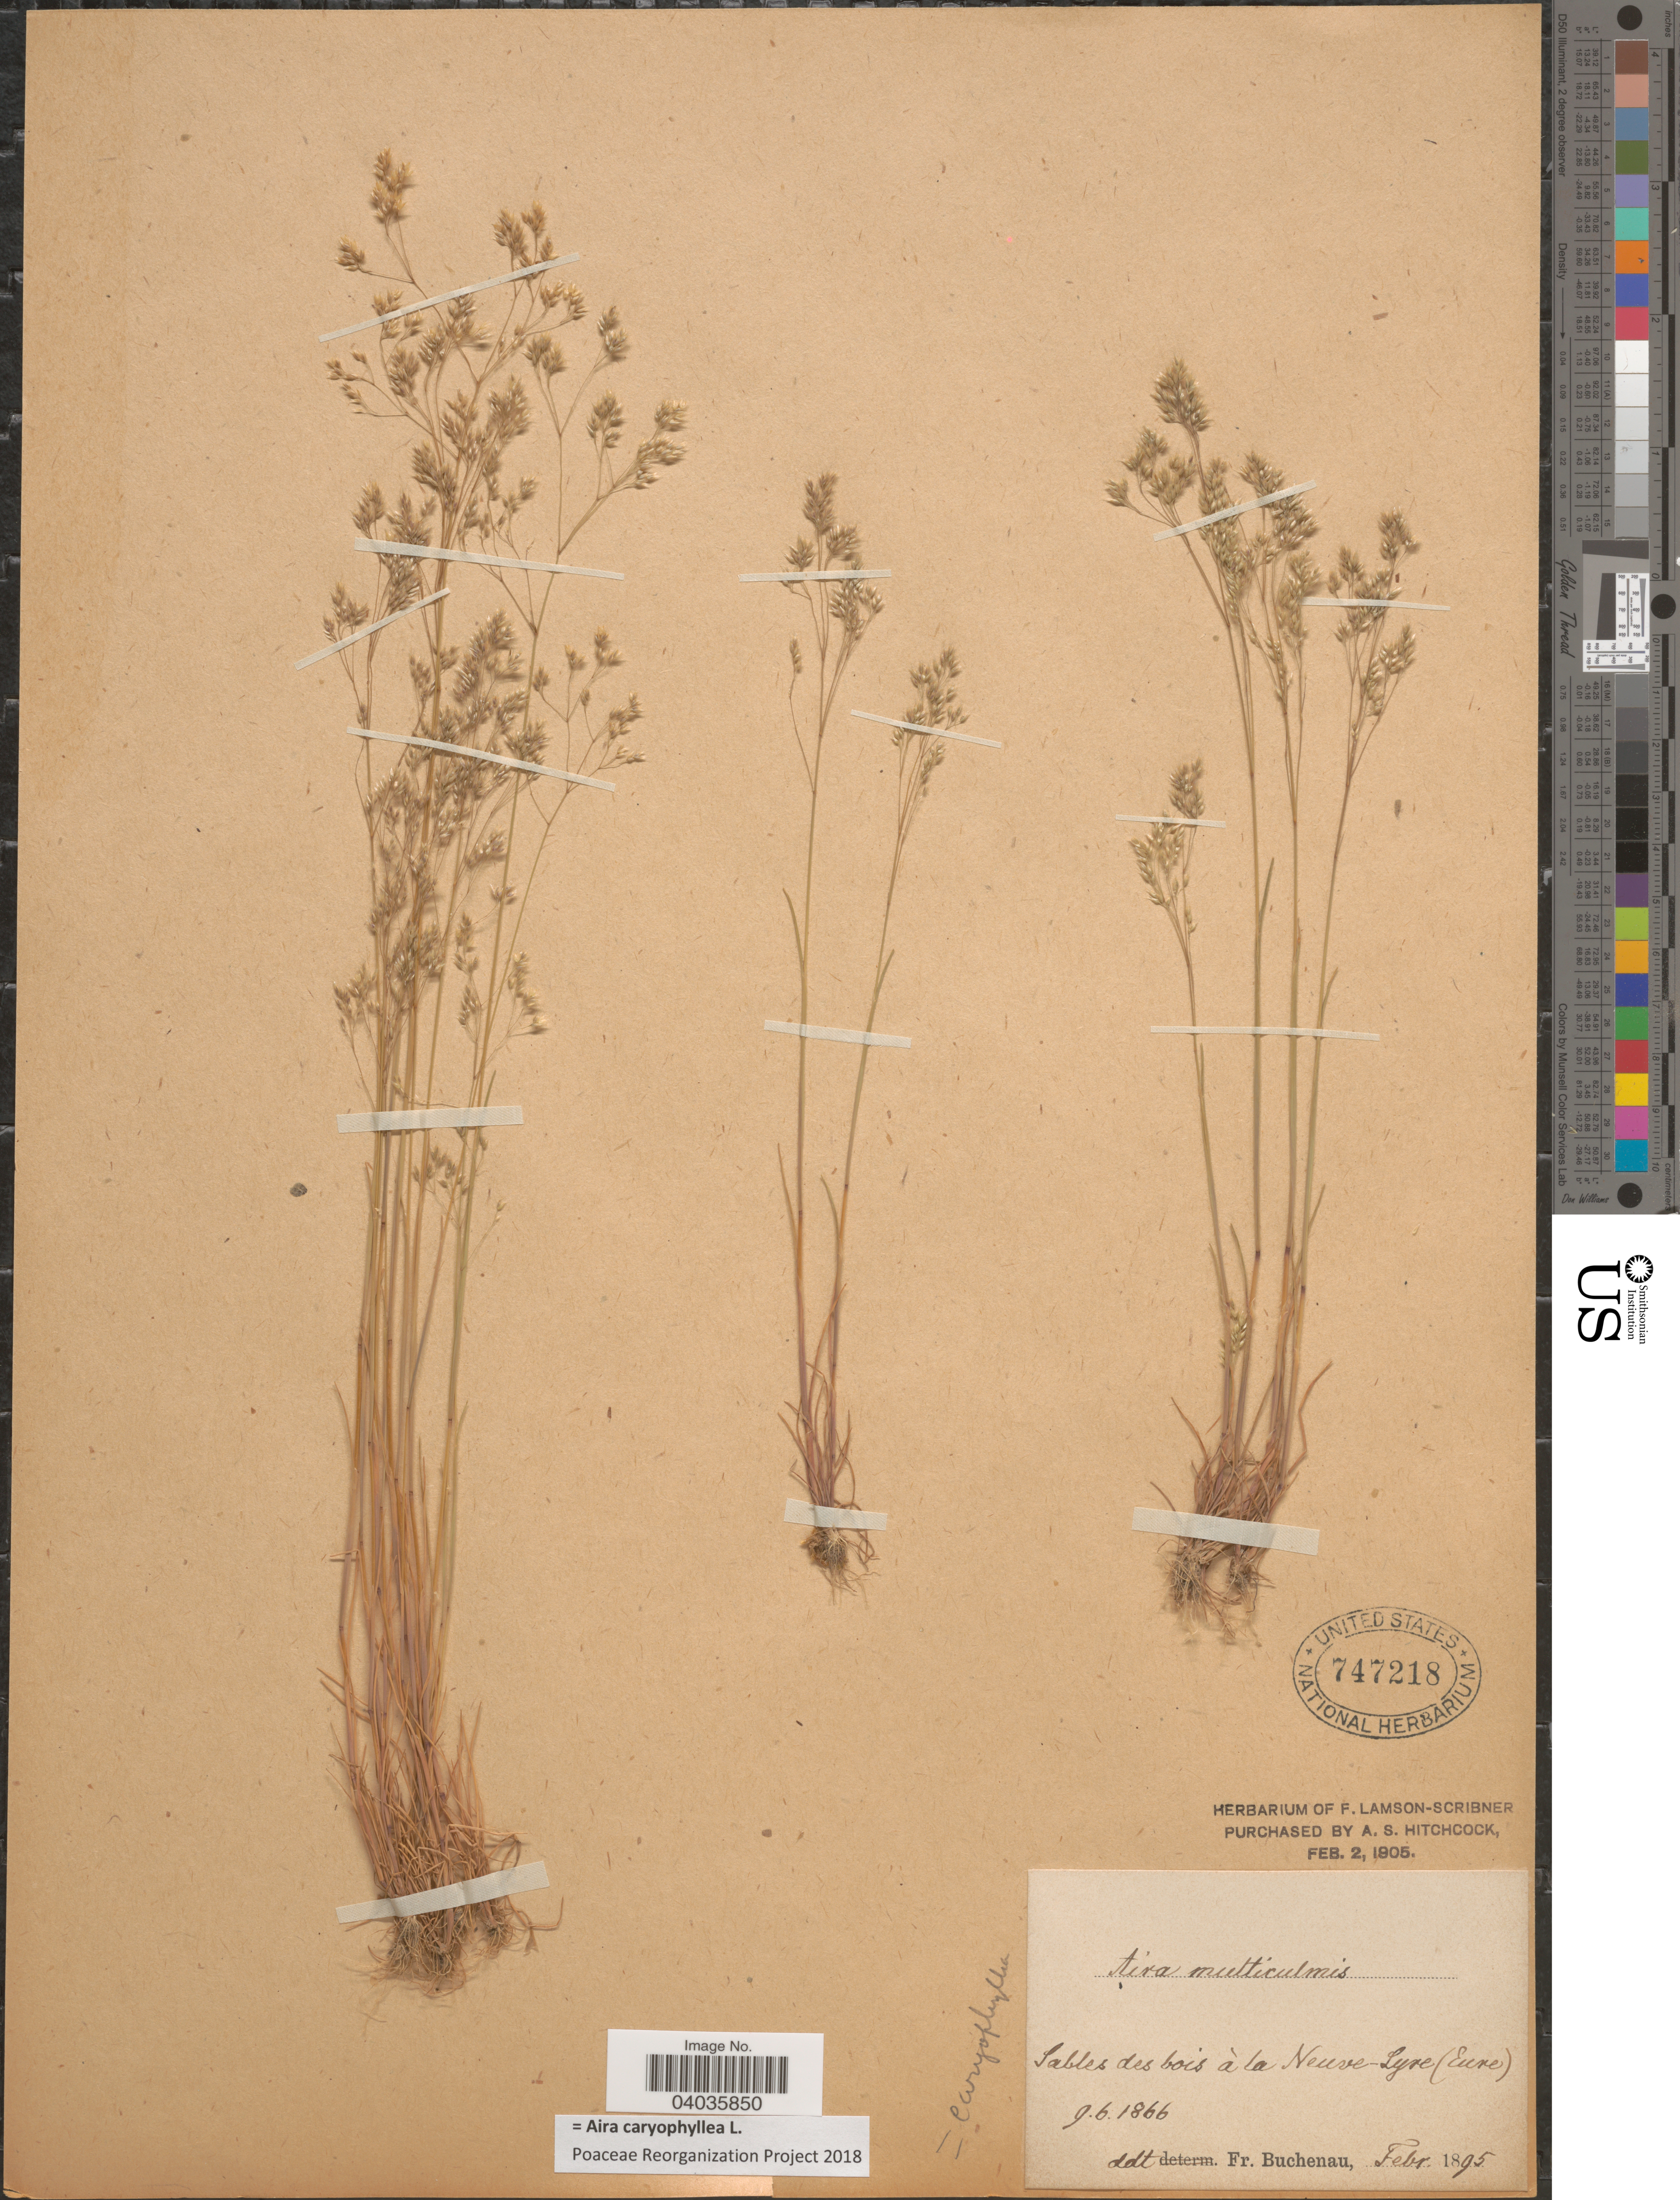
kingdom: Plantae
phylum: Tracheophyta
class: Liliopsida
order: Poales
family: Poaceae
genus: Aira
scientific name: Aira caryophyllea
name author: L.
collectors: F. Buchenau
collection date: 1866-06-09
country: France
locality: Sables des bois à la Neuve-Lyre (Eure).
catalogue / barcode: US 747218